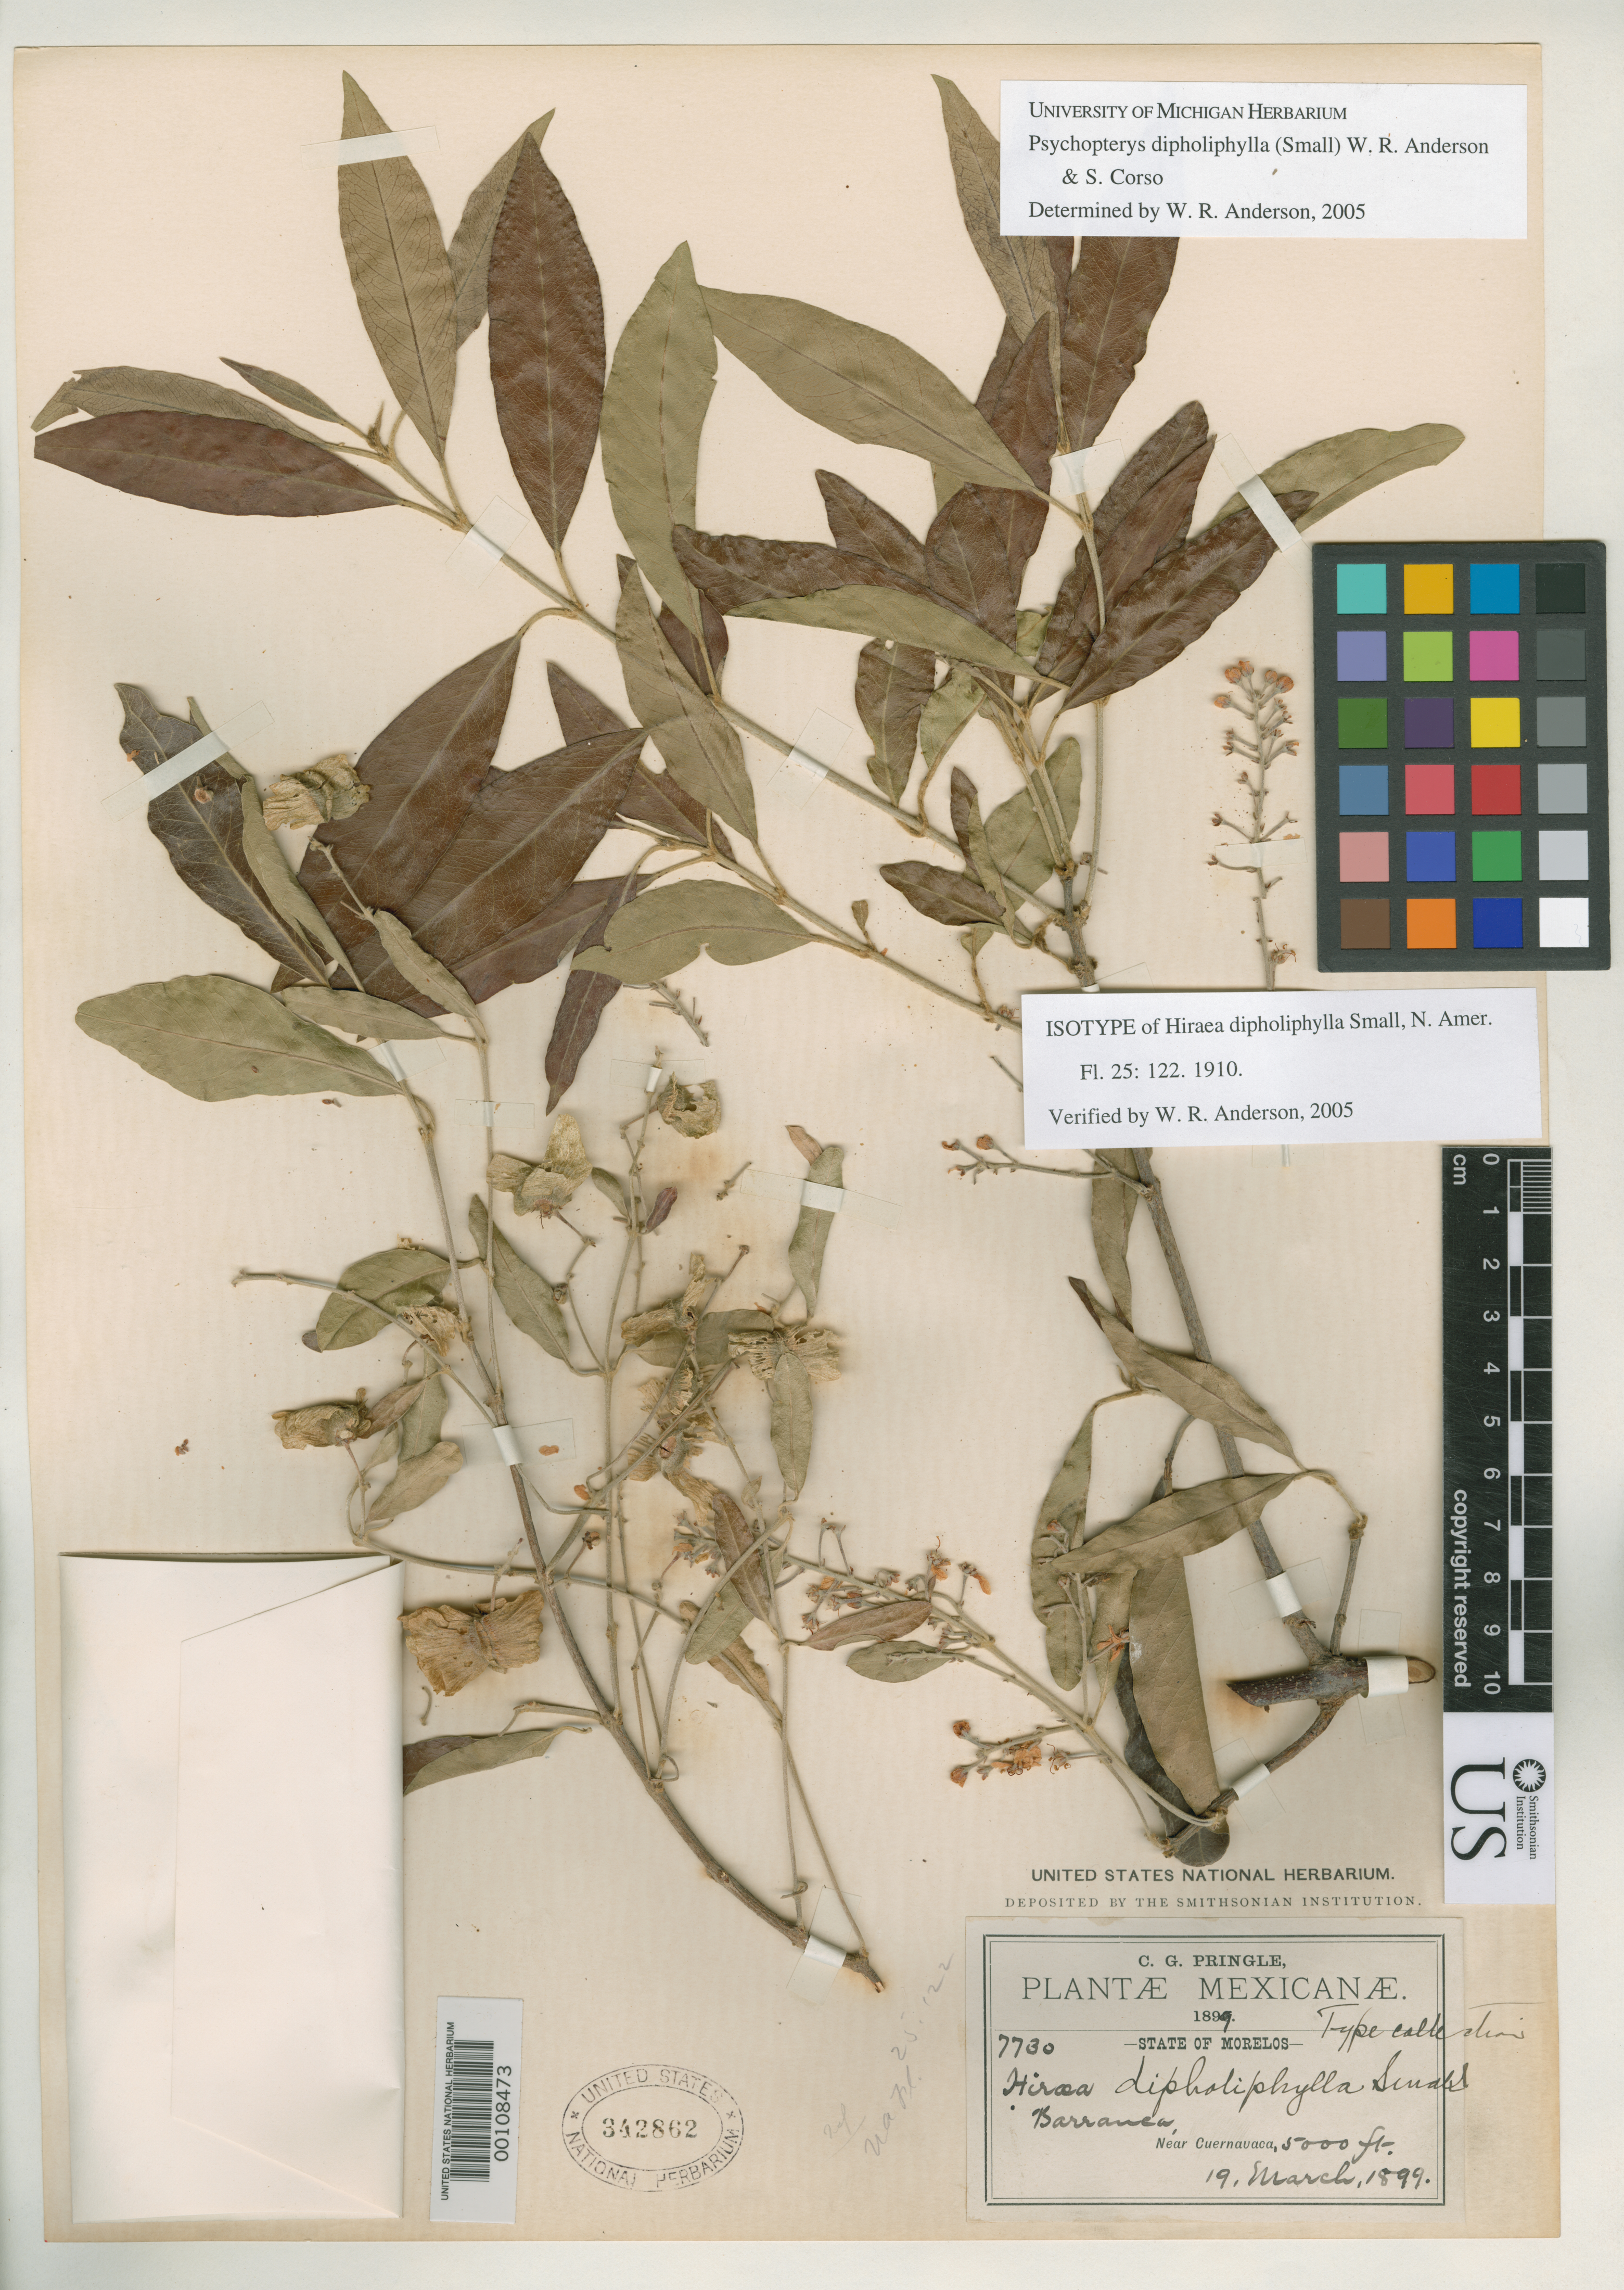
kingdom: Plantae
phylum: Tracheophyta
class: Magnoliopsida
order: Malpighiales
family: Malpighiaceae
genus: Hiraea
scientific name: Hiraea dipholiphylla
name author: Small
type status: Isotype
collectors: C. G. Pringle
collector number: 7730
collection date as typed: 19 Mar 1899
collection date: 1899-03-19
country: Mexico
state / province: Morelos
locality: Near Cuernavaca.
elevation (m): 1524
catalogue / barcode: US 342862